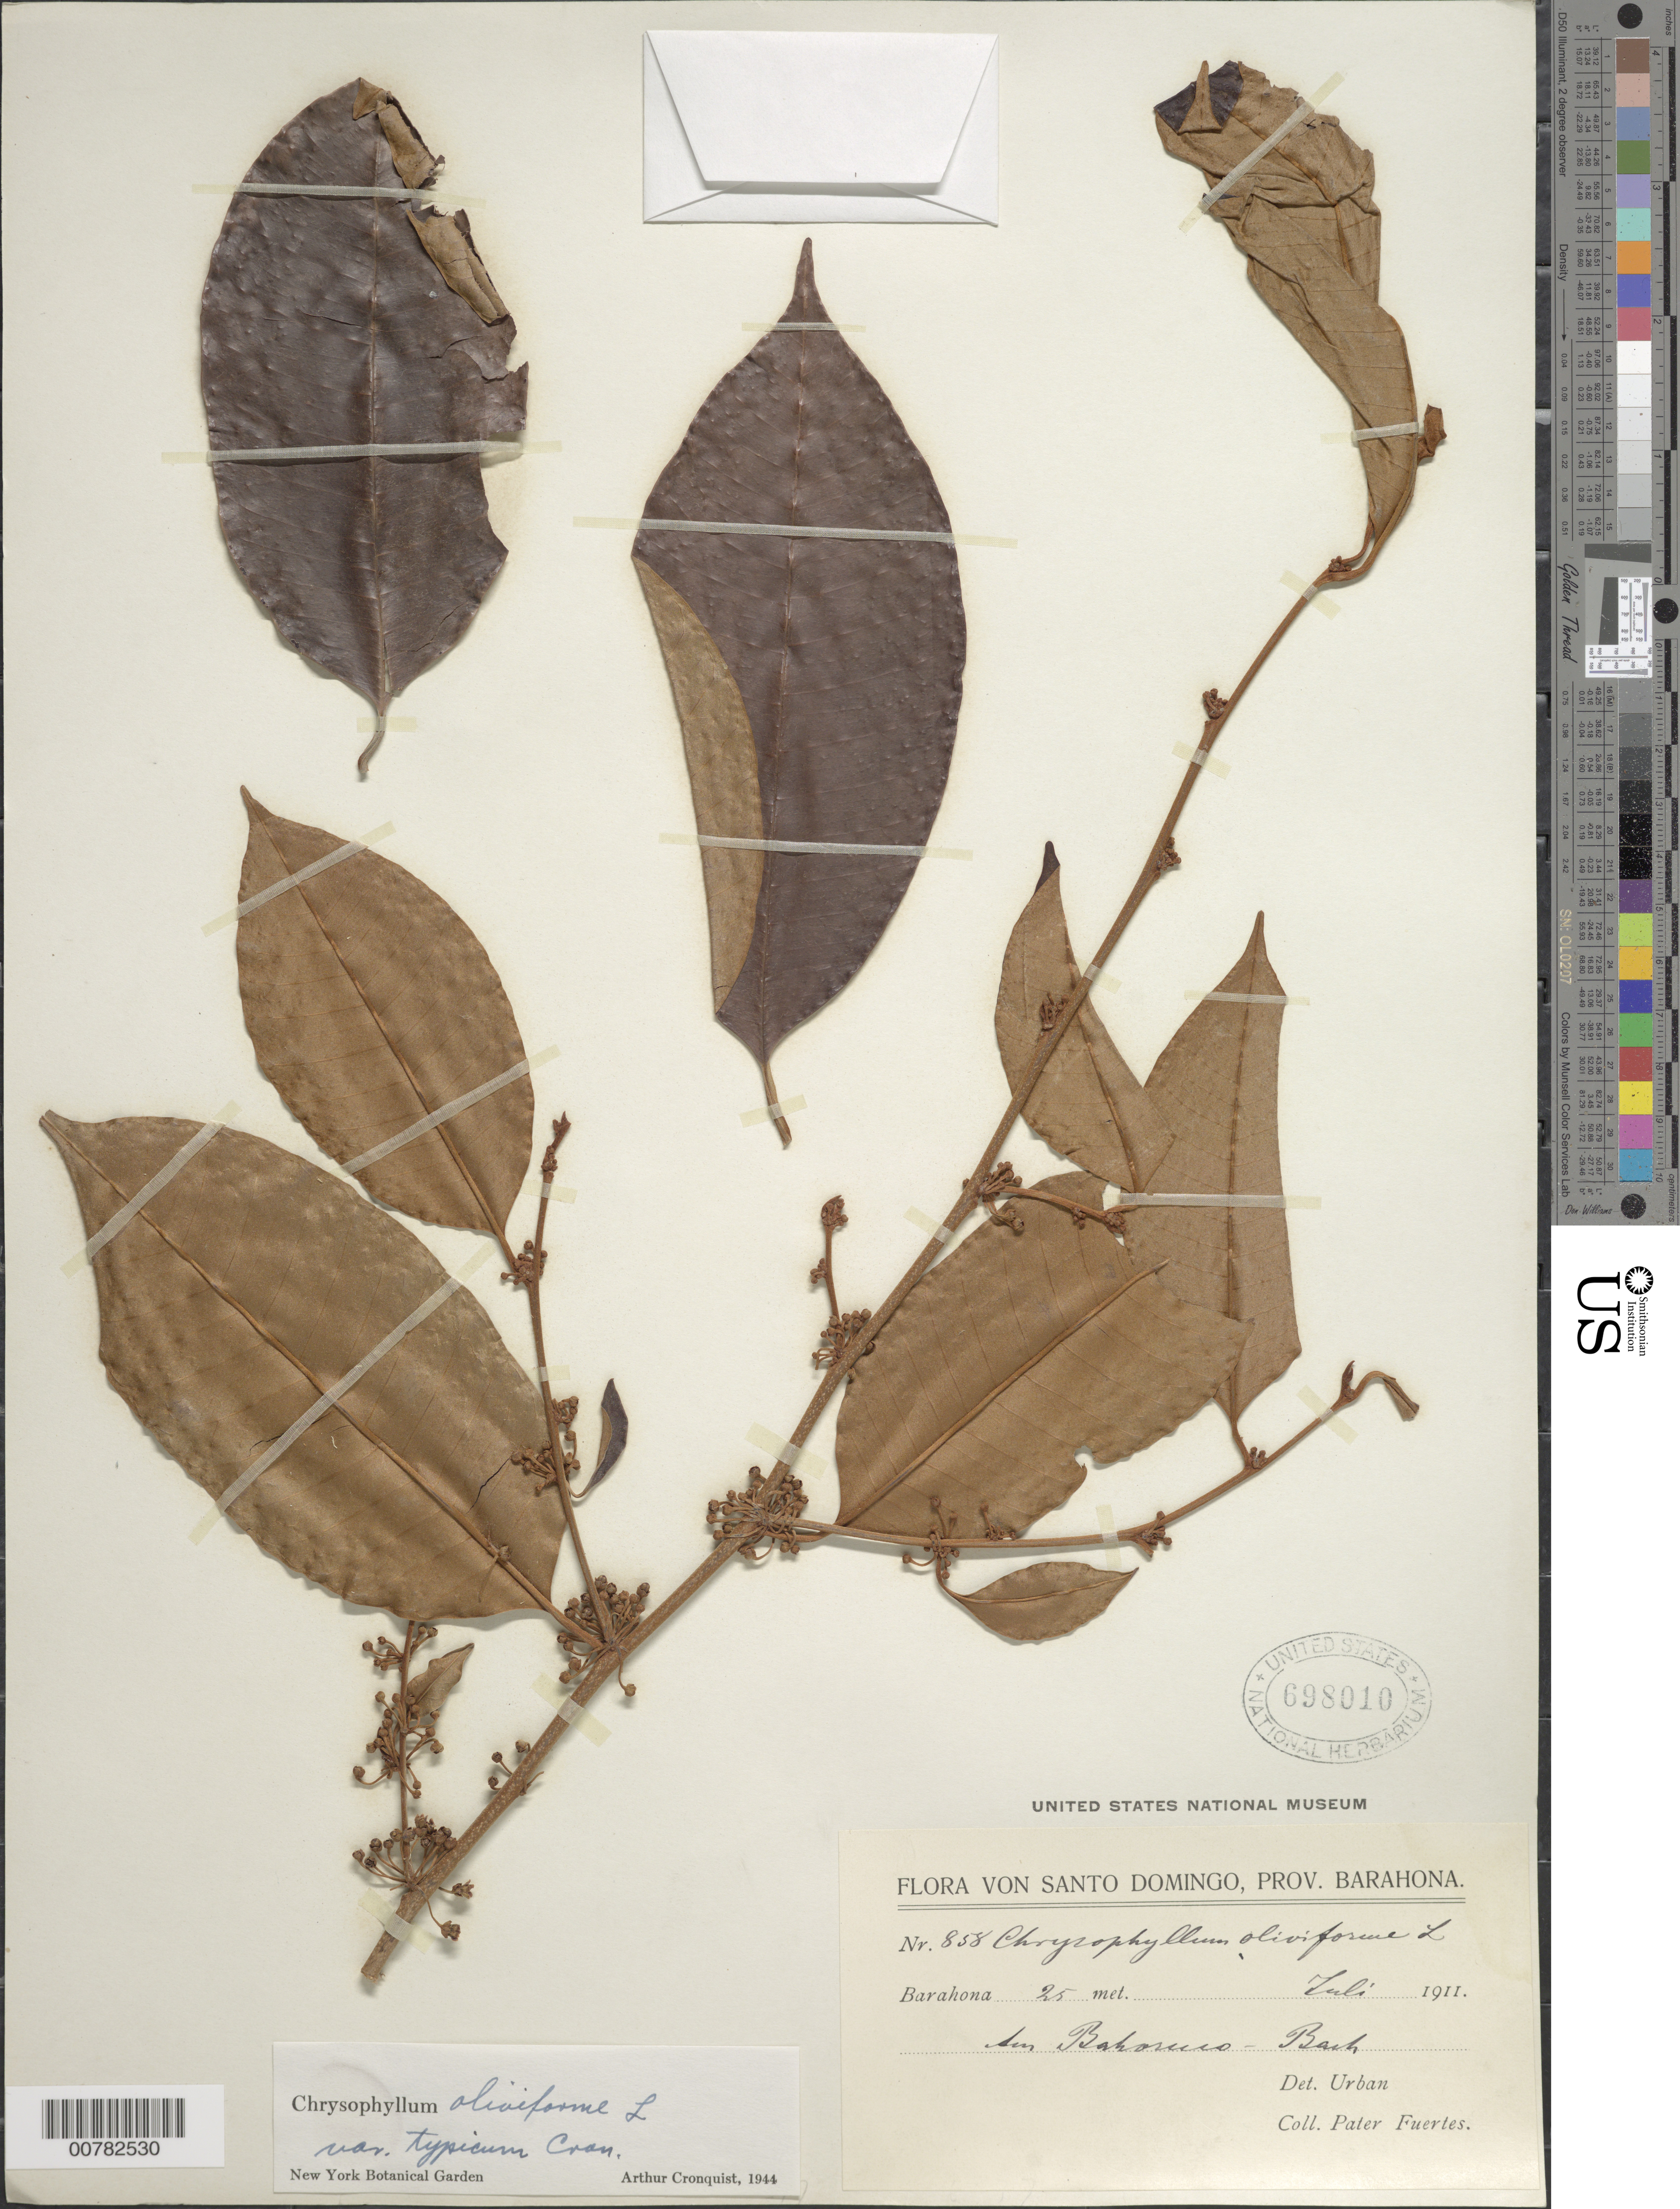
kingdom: Plantae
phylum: Tracheophyta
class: Magnoliopsida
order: Ericales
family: Sapotaceae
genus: Chrysophyllum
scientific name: Chrysophyllum oliviforme subsp. oliviforme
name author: L.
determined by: Cronquist, A. J.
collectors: M. D. Fuertes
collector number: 858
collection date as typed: Jul 1911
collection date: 1911-07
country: Dominican Republic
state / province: Barahona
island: Hispaniola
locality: Mts. Bahoruco-"Barch".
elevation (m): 25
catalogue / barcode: US 698010